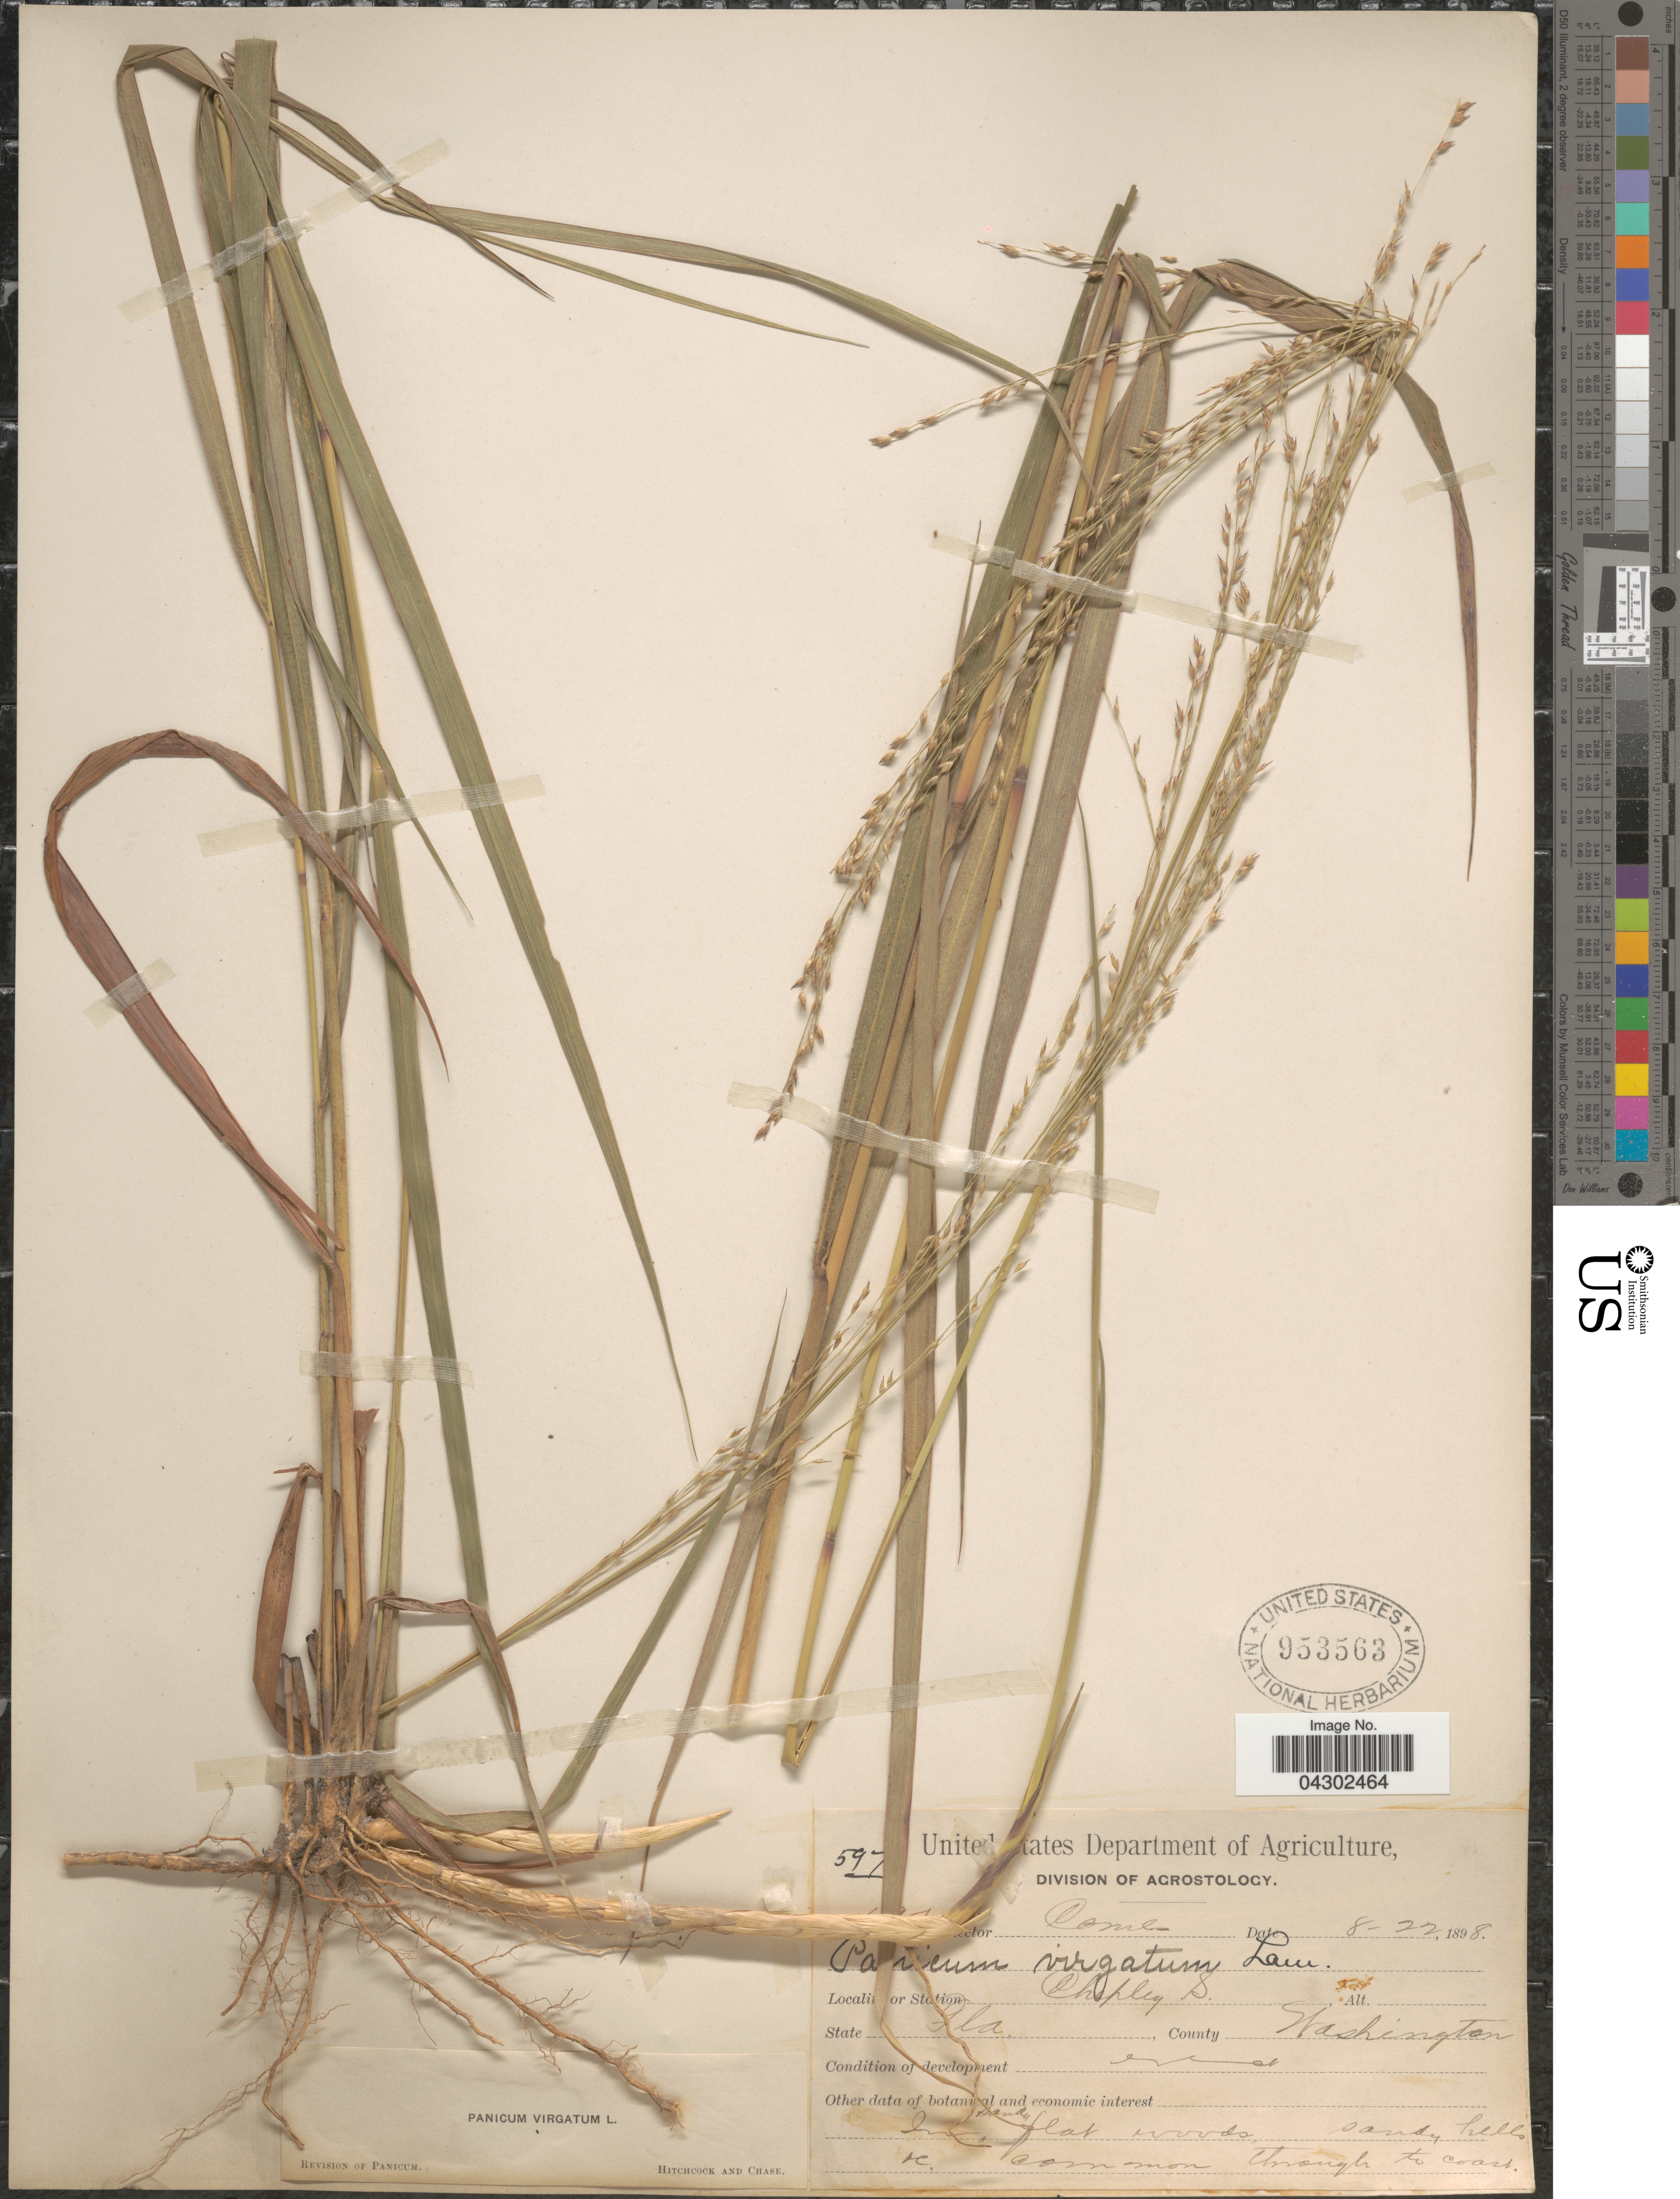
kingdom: Plantae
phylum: Tracheophyta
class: Liliopsida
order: Poales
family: Poaceae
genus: Panicum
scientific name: Panicum virgatum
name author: L.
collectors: -. Combs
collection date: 1898-08-22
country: United States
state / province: Florida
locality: Chipley S. County Washington.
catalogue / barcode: US 953563